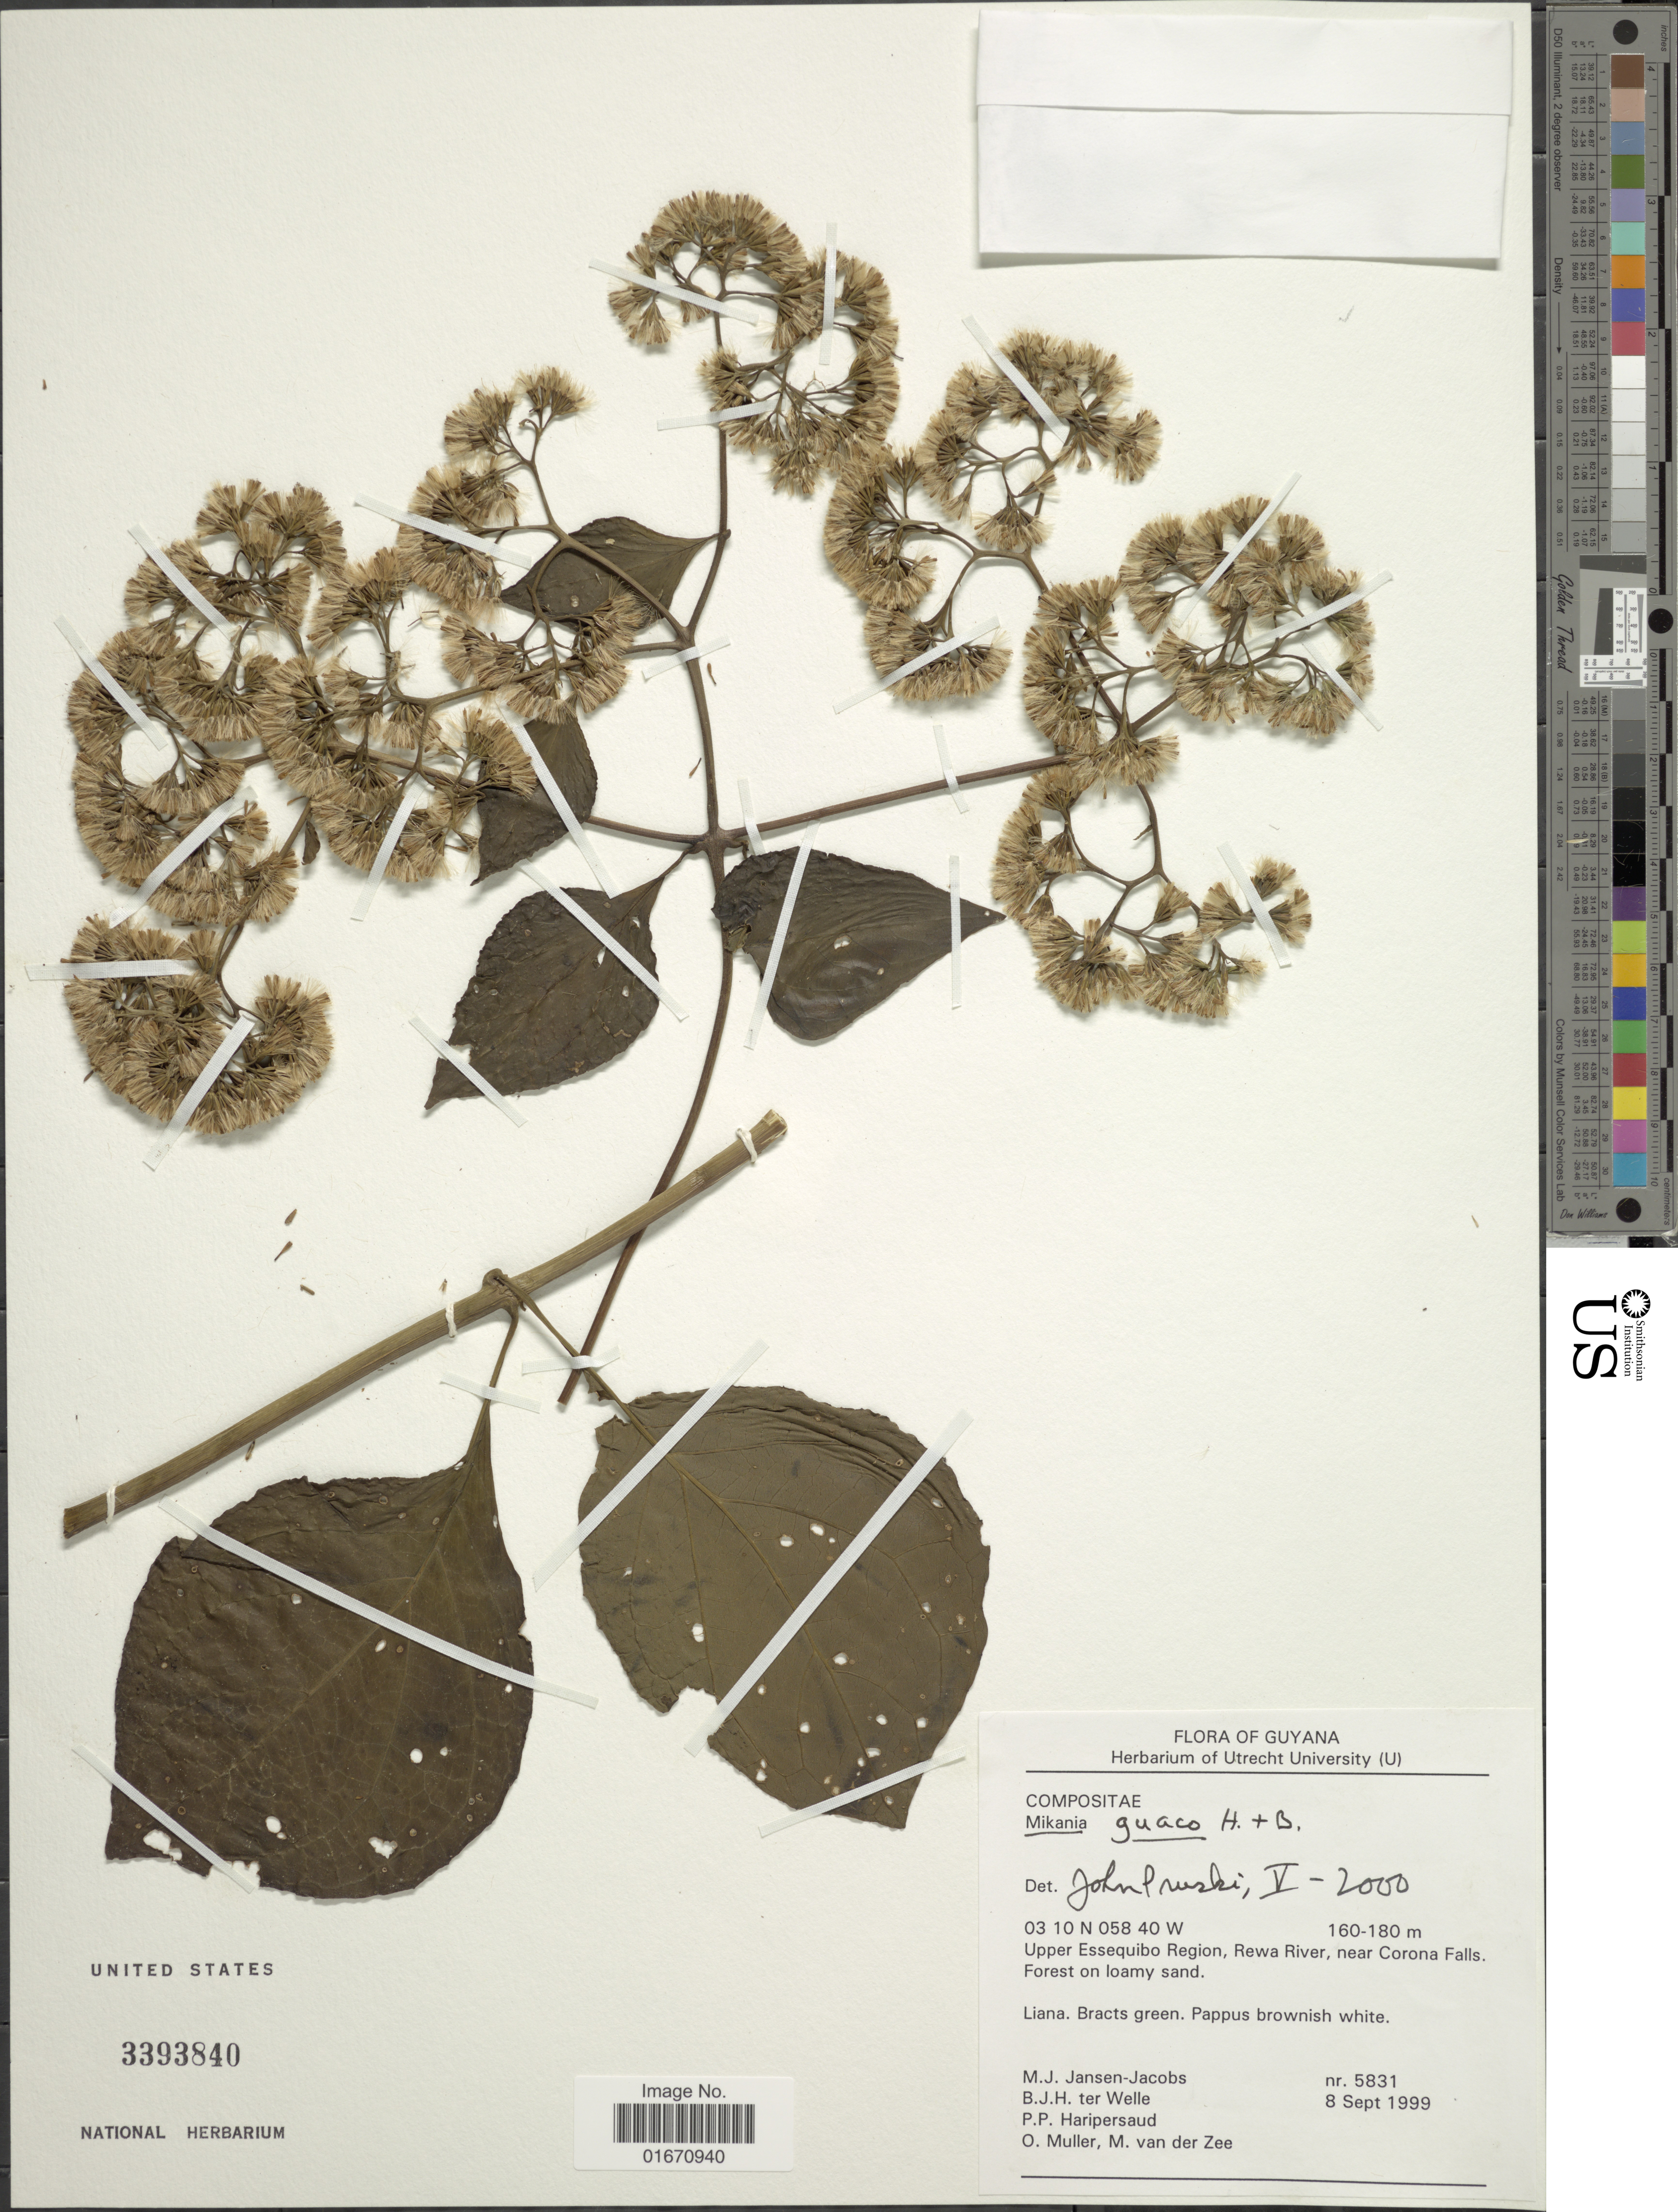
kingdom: Plantae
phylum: Tracheophyta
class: Magnoliopsida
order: Asterales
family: Asteraceae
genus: Mikania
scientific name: Mikania guaco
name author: Humb. & Bonpl.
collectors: M. J. Jansen-Jacobs, B. ter Welle, P. Haripersaud, O. Muller & M. van der Zee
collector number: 5831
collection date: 1999-09-08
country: Guyana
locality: Upper Essequibo Region, Rewa River, near Corona Falls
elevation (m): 160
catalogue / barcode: US 3393840